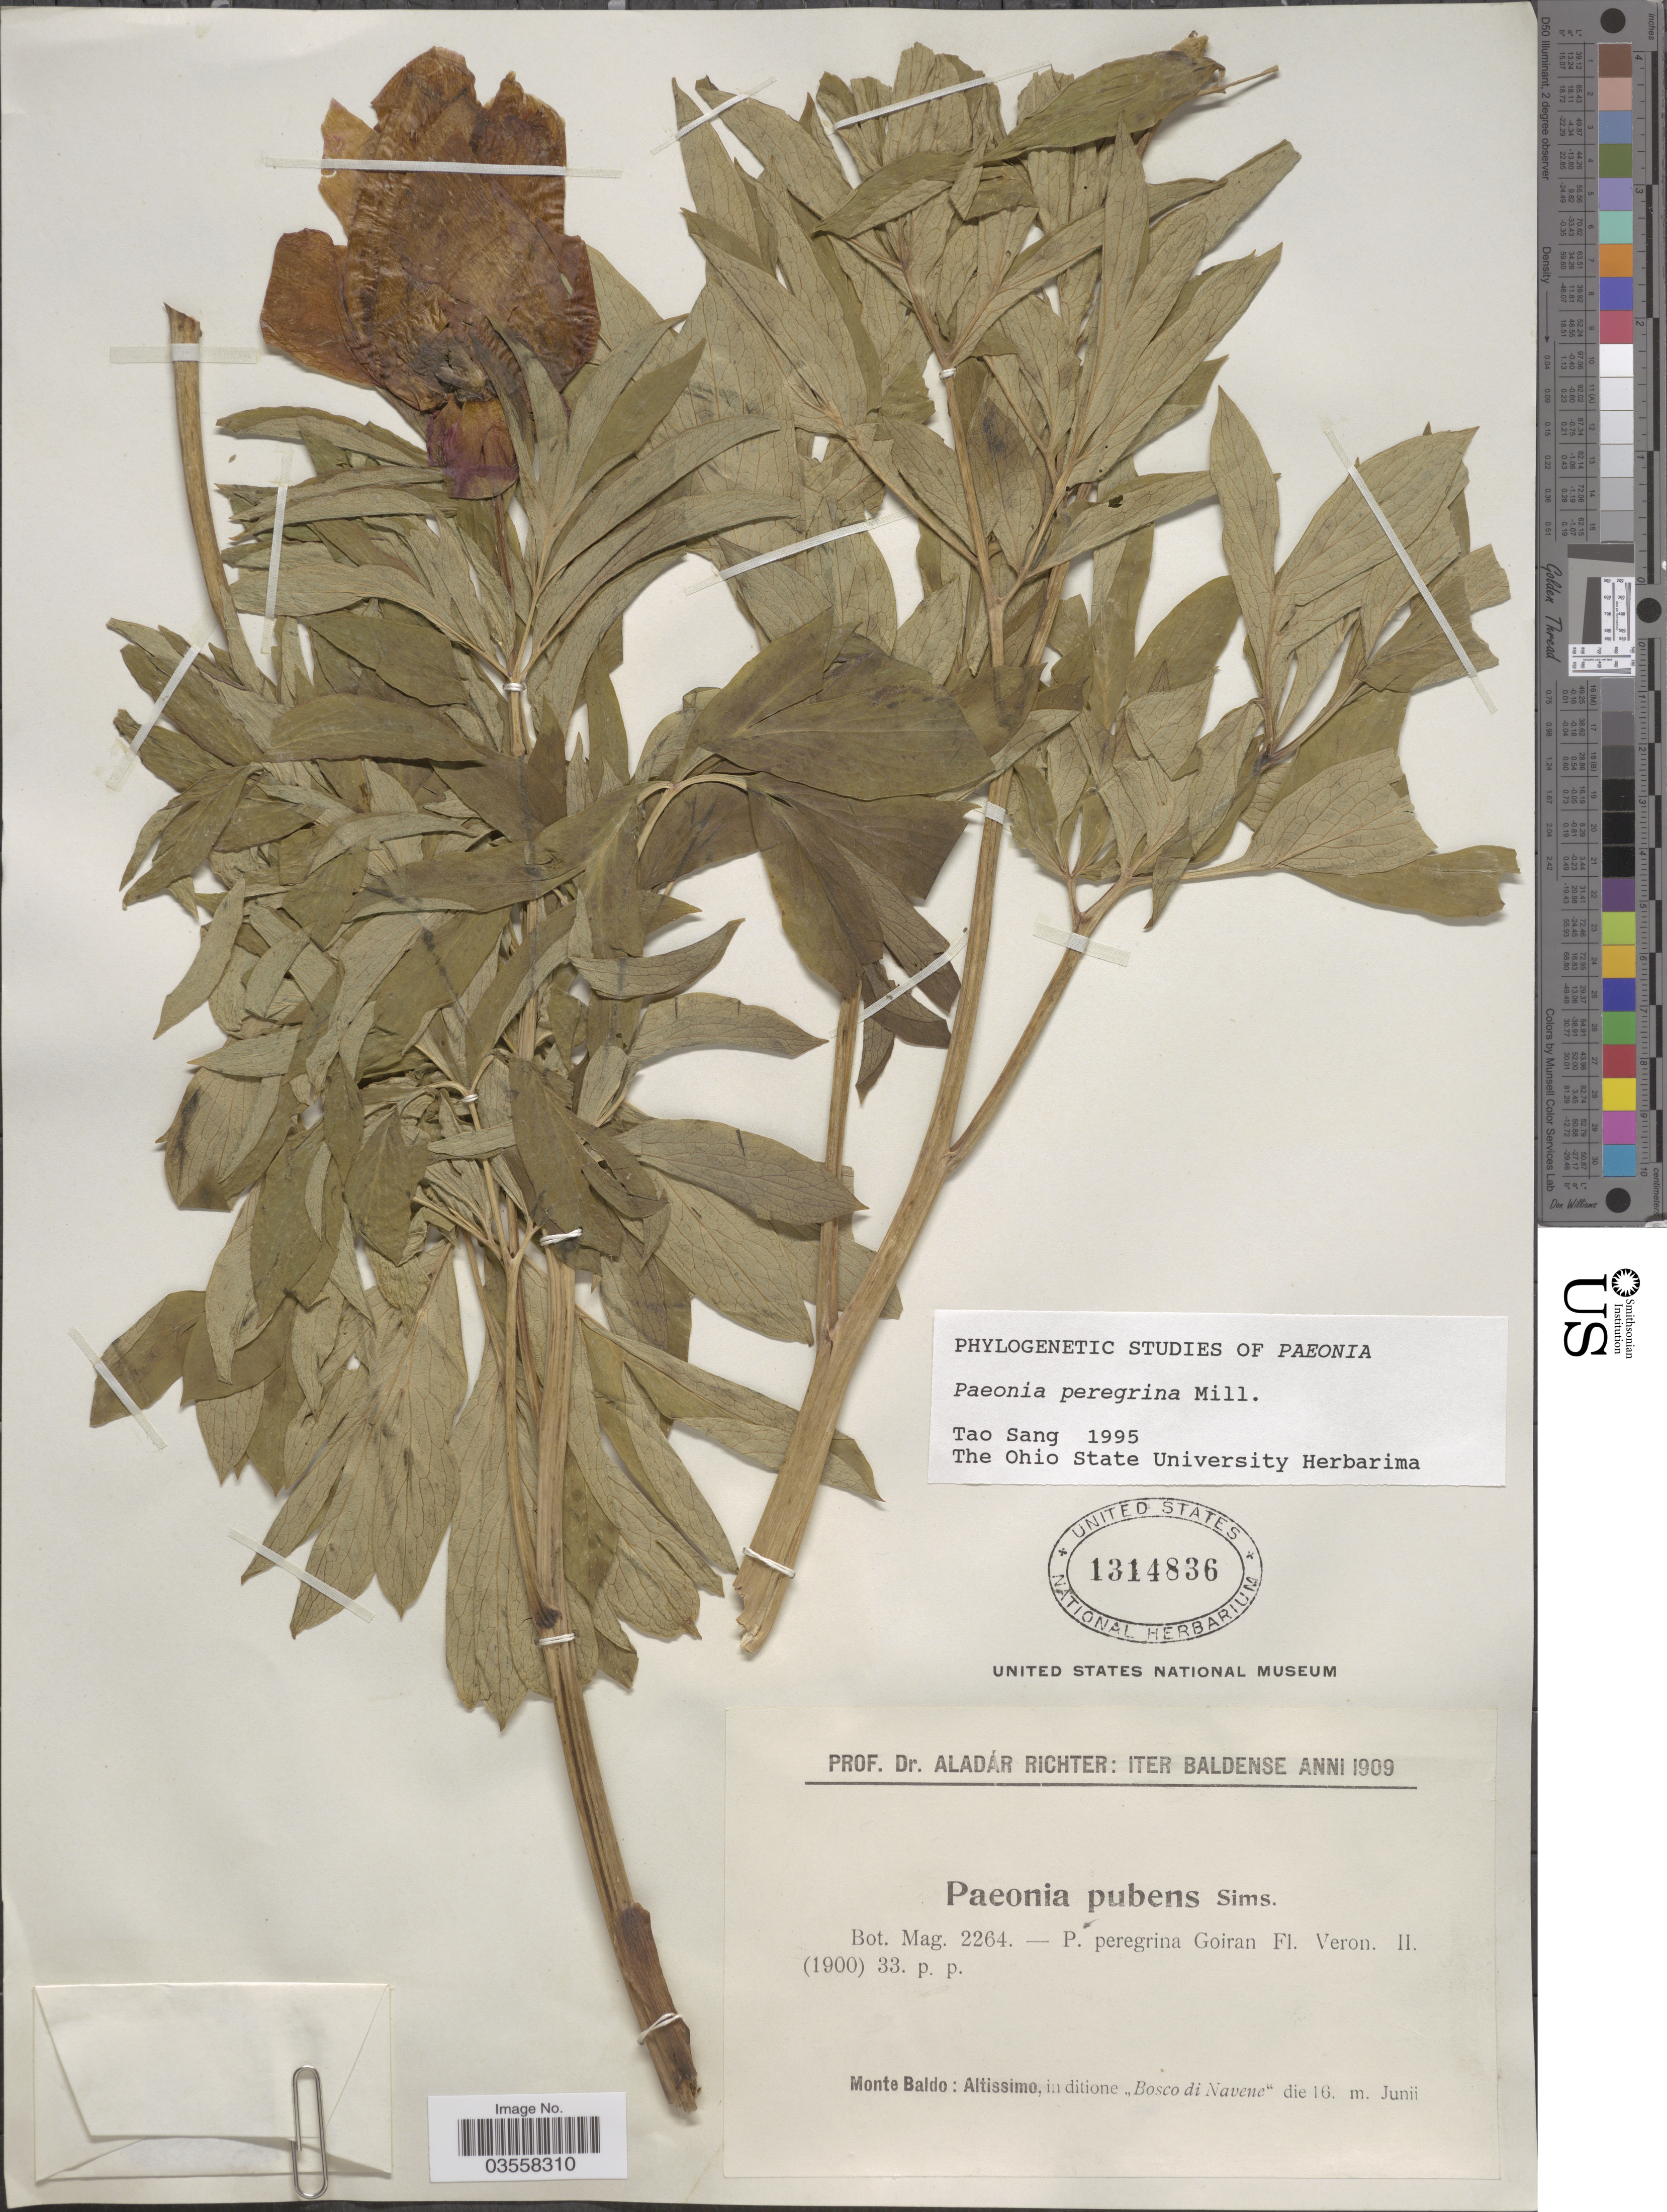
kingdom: Plantae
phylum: Tracheophyta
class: Magnoliopsida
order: Saxifragales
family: Paeoniaceae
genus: Paeonia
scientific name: Paeonia officinalis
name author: L.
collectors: A. Richter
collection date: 1909-06-16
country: Italy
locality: Iter Baldense. Monte Baldo: Altissimo, in ditione "Bosco di Navene".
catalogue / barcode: US 1314836